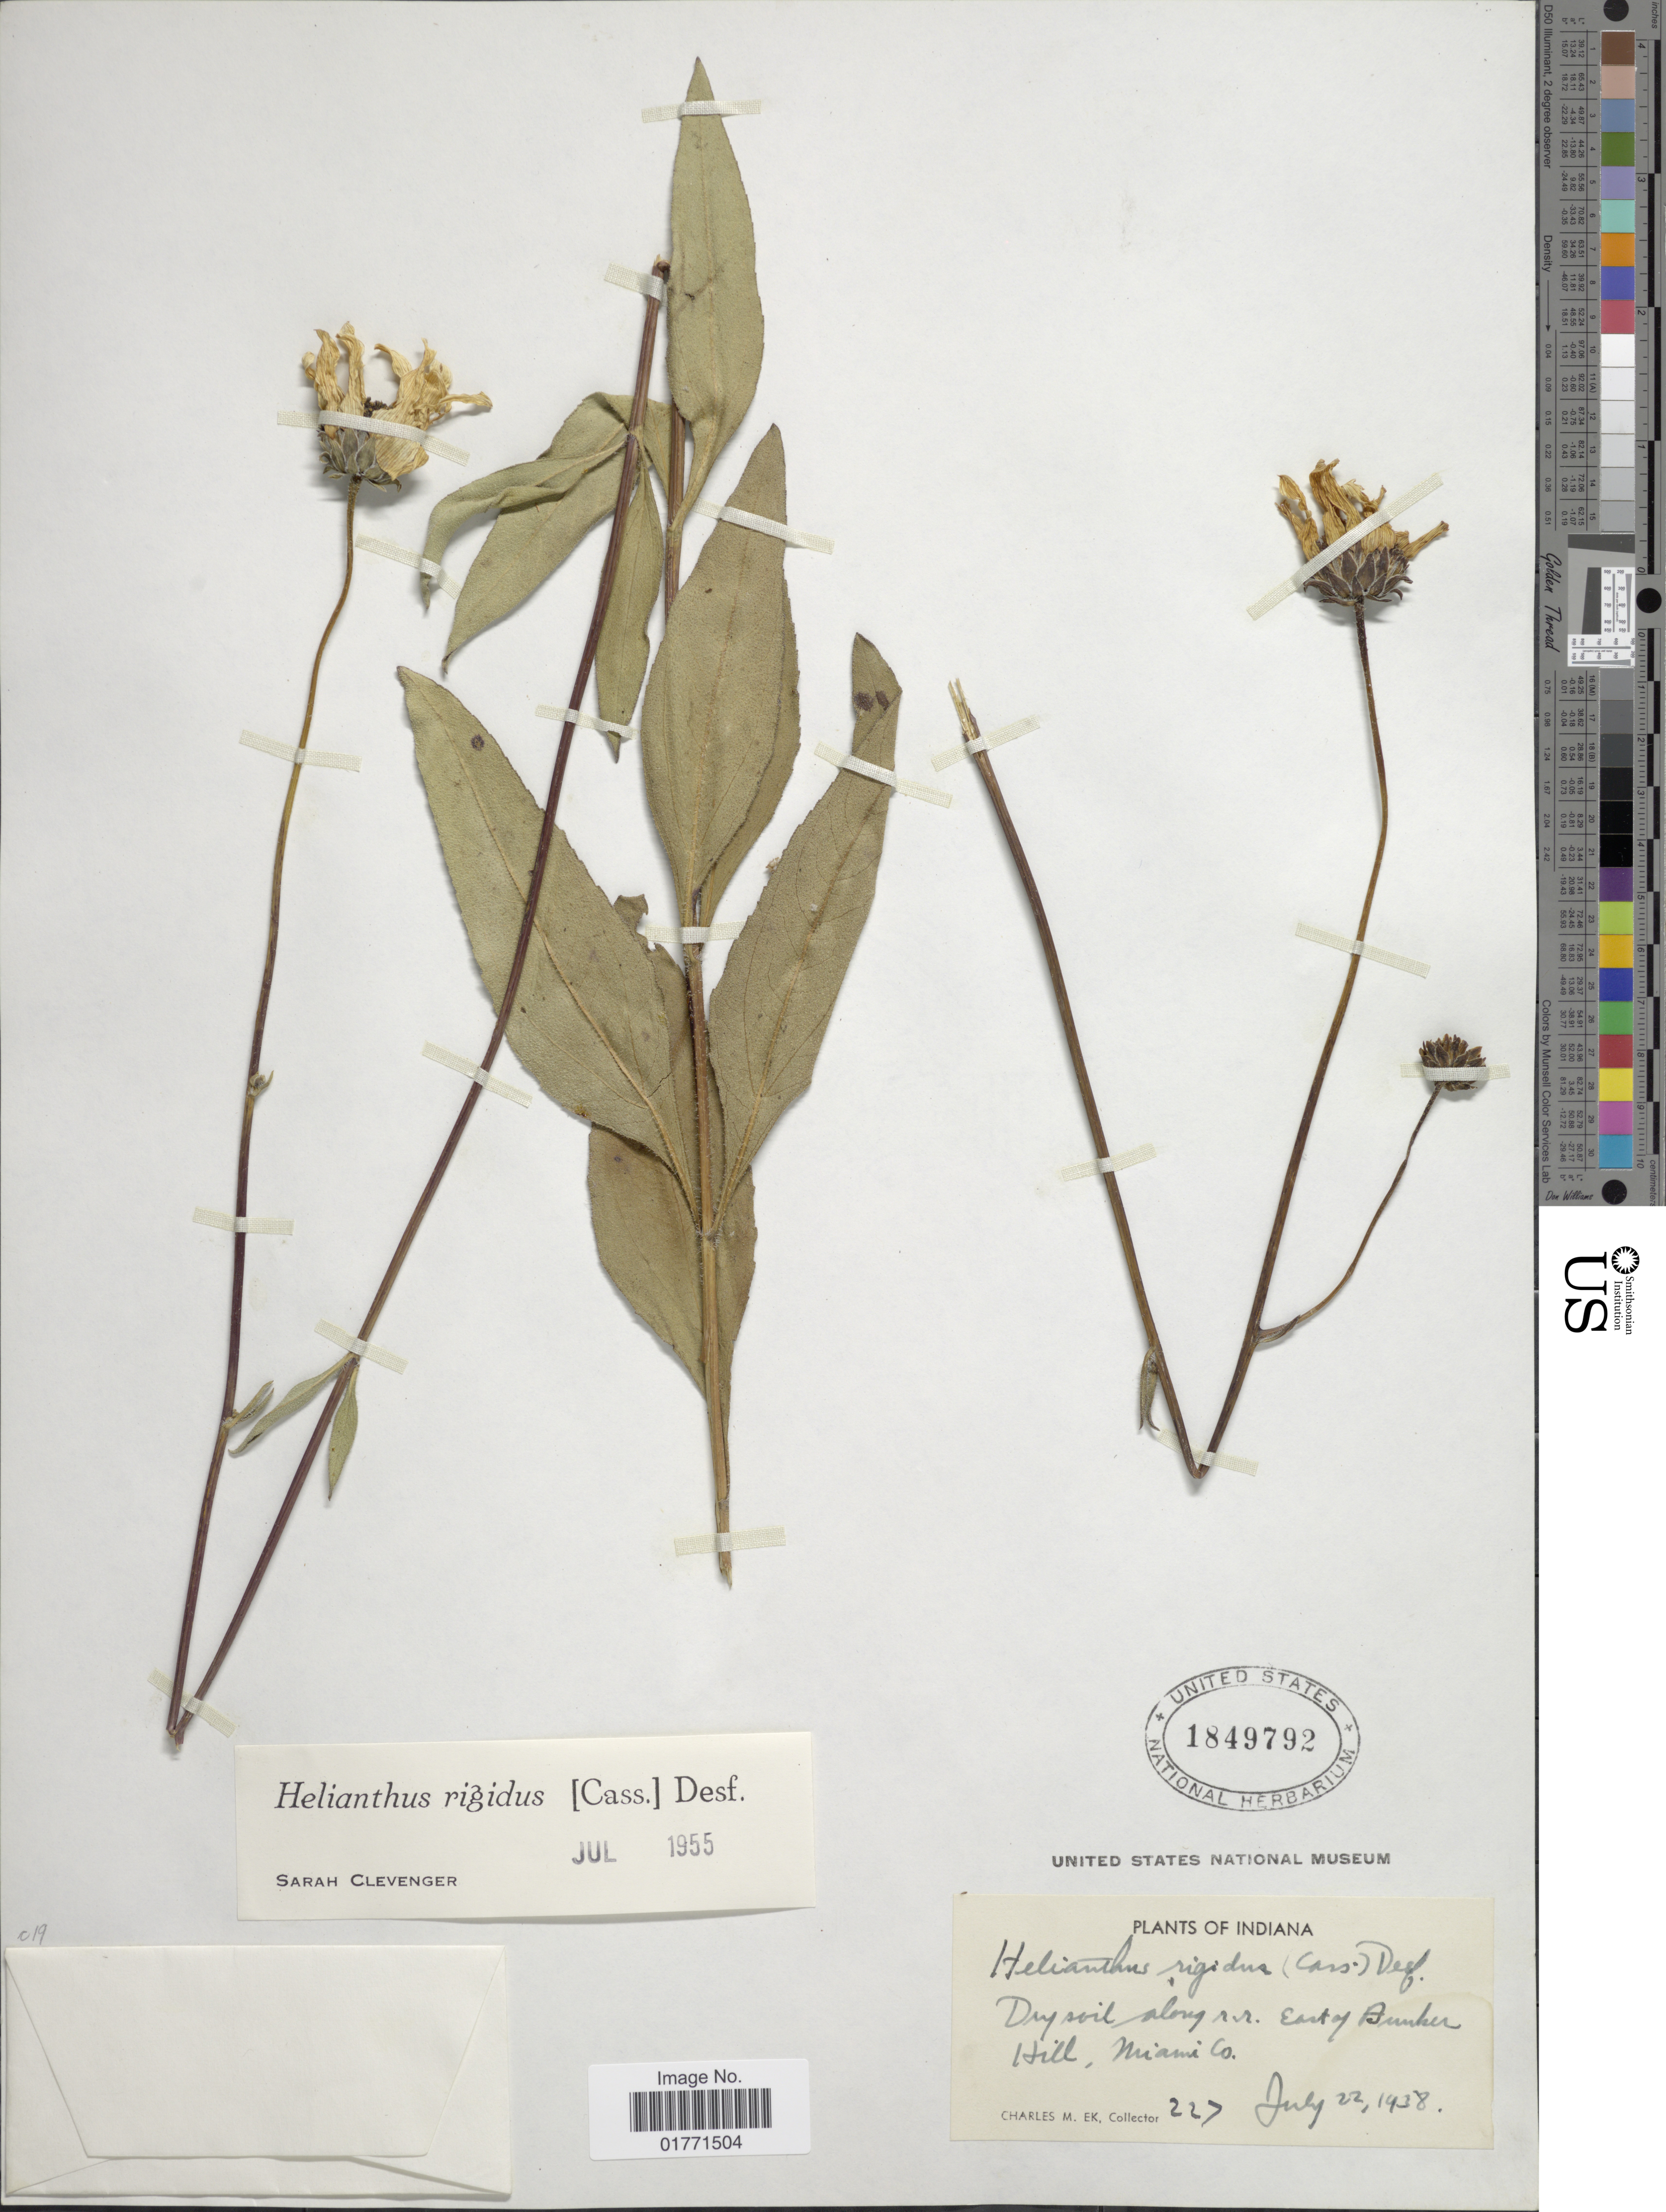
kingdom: Plantae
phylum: Tracheophyta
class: Magnoliopsida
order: Asterales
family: Asteraceae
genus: Helianthus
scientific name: Helianthus rigidus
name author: (Cass.) Desf.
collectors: C. Ek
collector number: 227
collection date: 1938-07-22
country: United States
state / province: Indiana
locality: Indiana. East of Bunker Hill, Miami Co.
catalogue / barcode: US 1849792